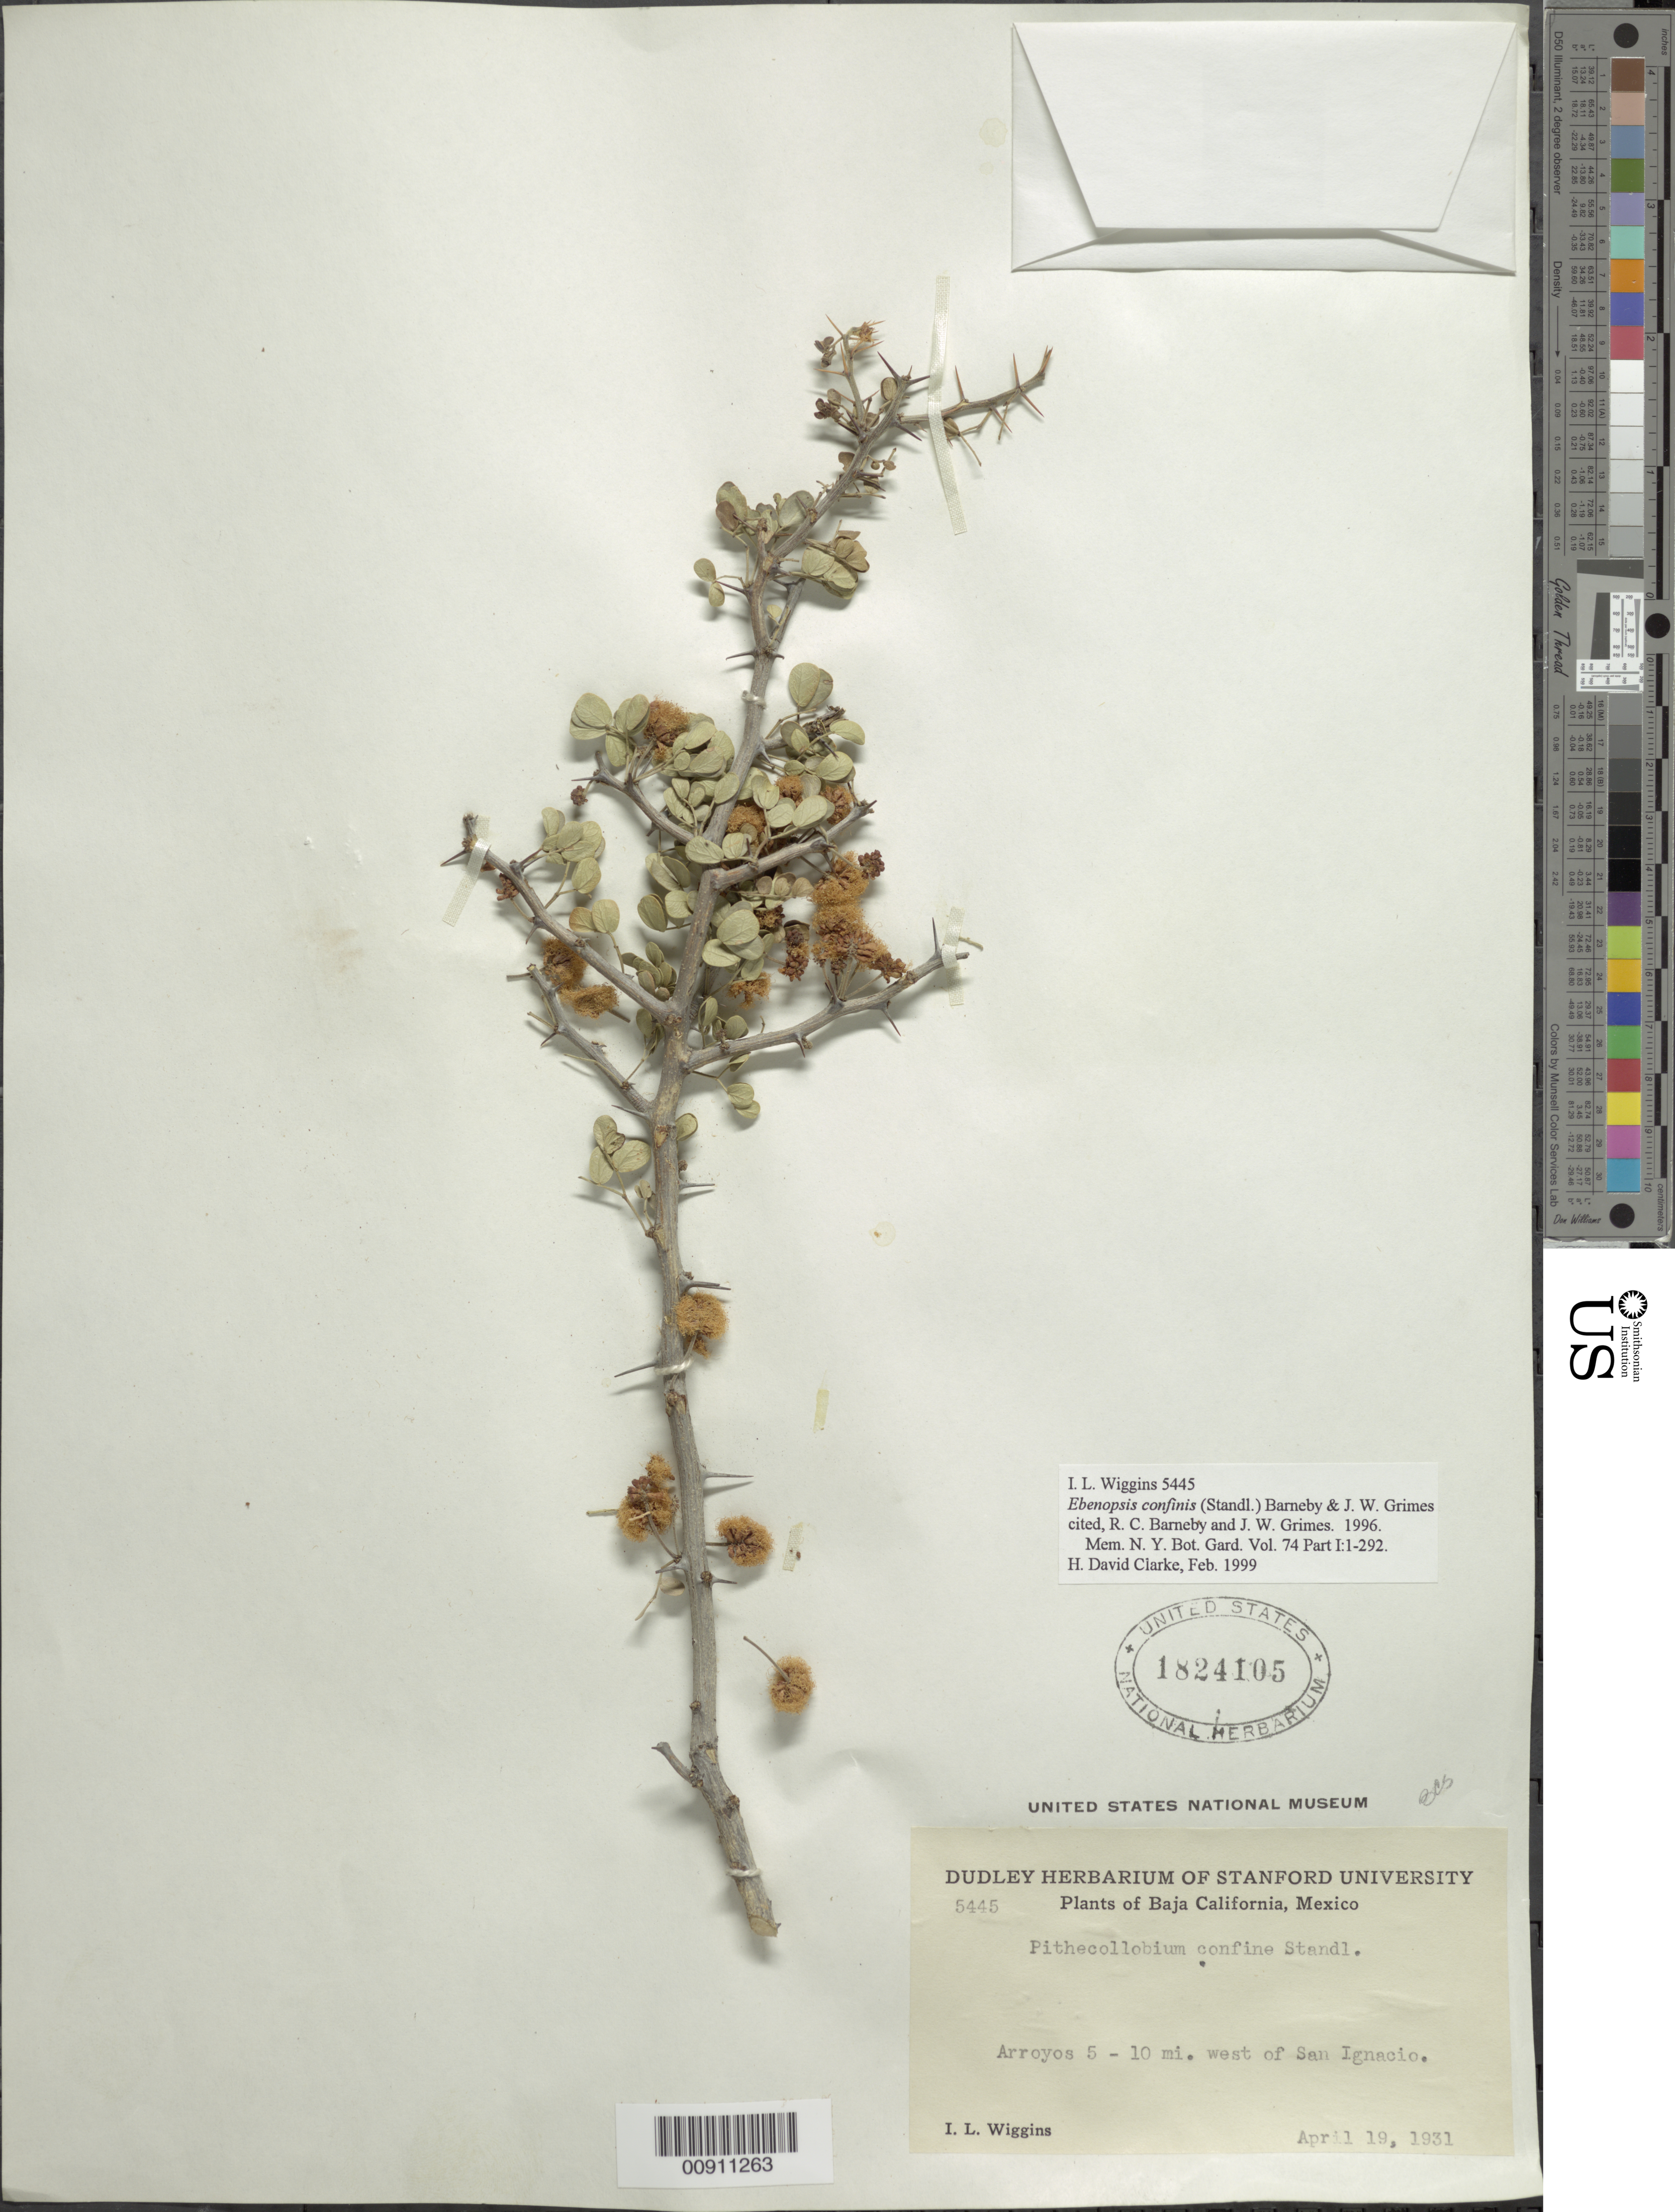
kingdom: Plantae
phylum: Tracheophyta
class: Magnoliopsida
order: Fabales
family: Fabaceae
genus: Ebenopsis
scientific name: Ebenopsis confinis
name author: (Standl.) Britton & Rose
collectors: I. L. Wiggins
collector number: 5445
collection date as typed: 19 Apr 1931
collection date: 1931-04-19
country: Mexico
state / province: Baja California Sur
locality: Arroyos 5-10 mi. west of San Ignacio.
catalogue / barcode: US 1824105